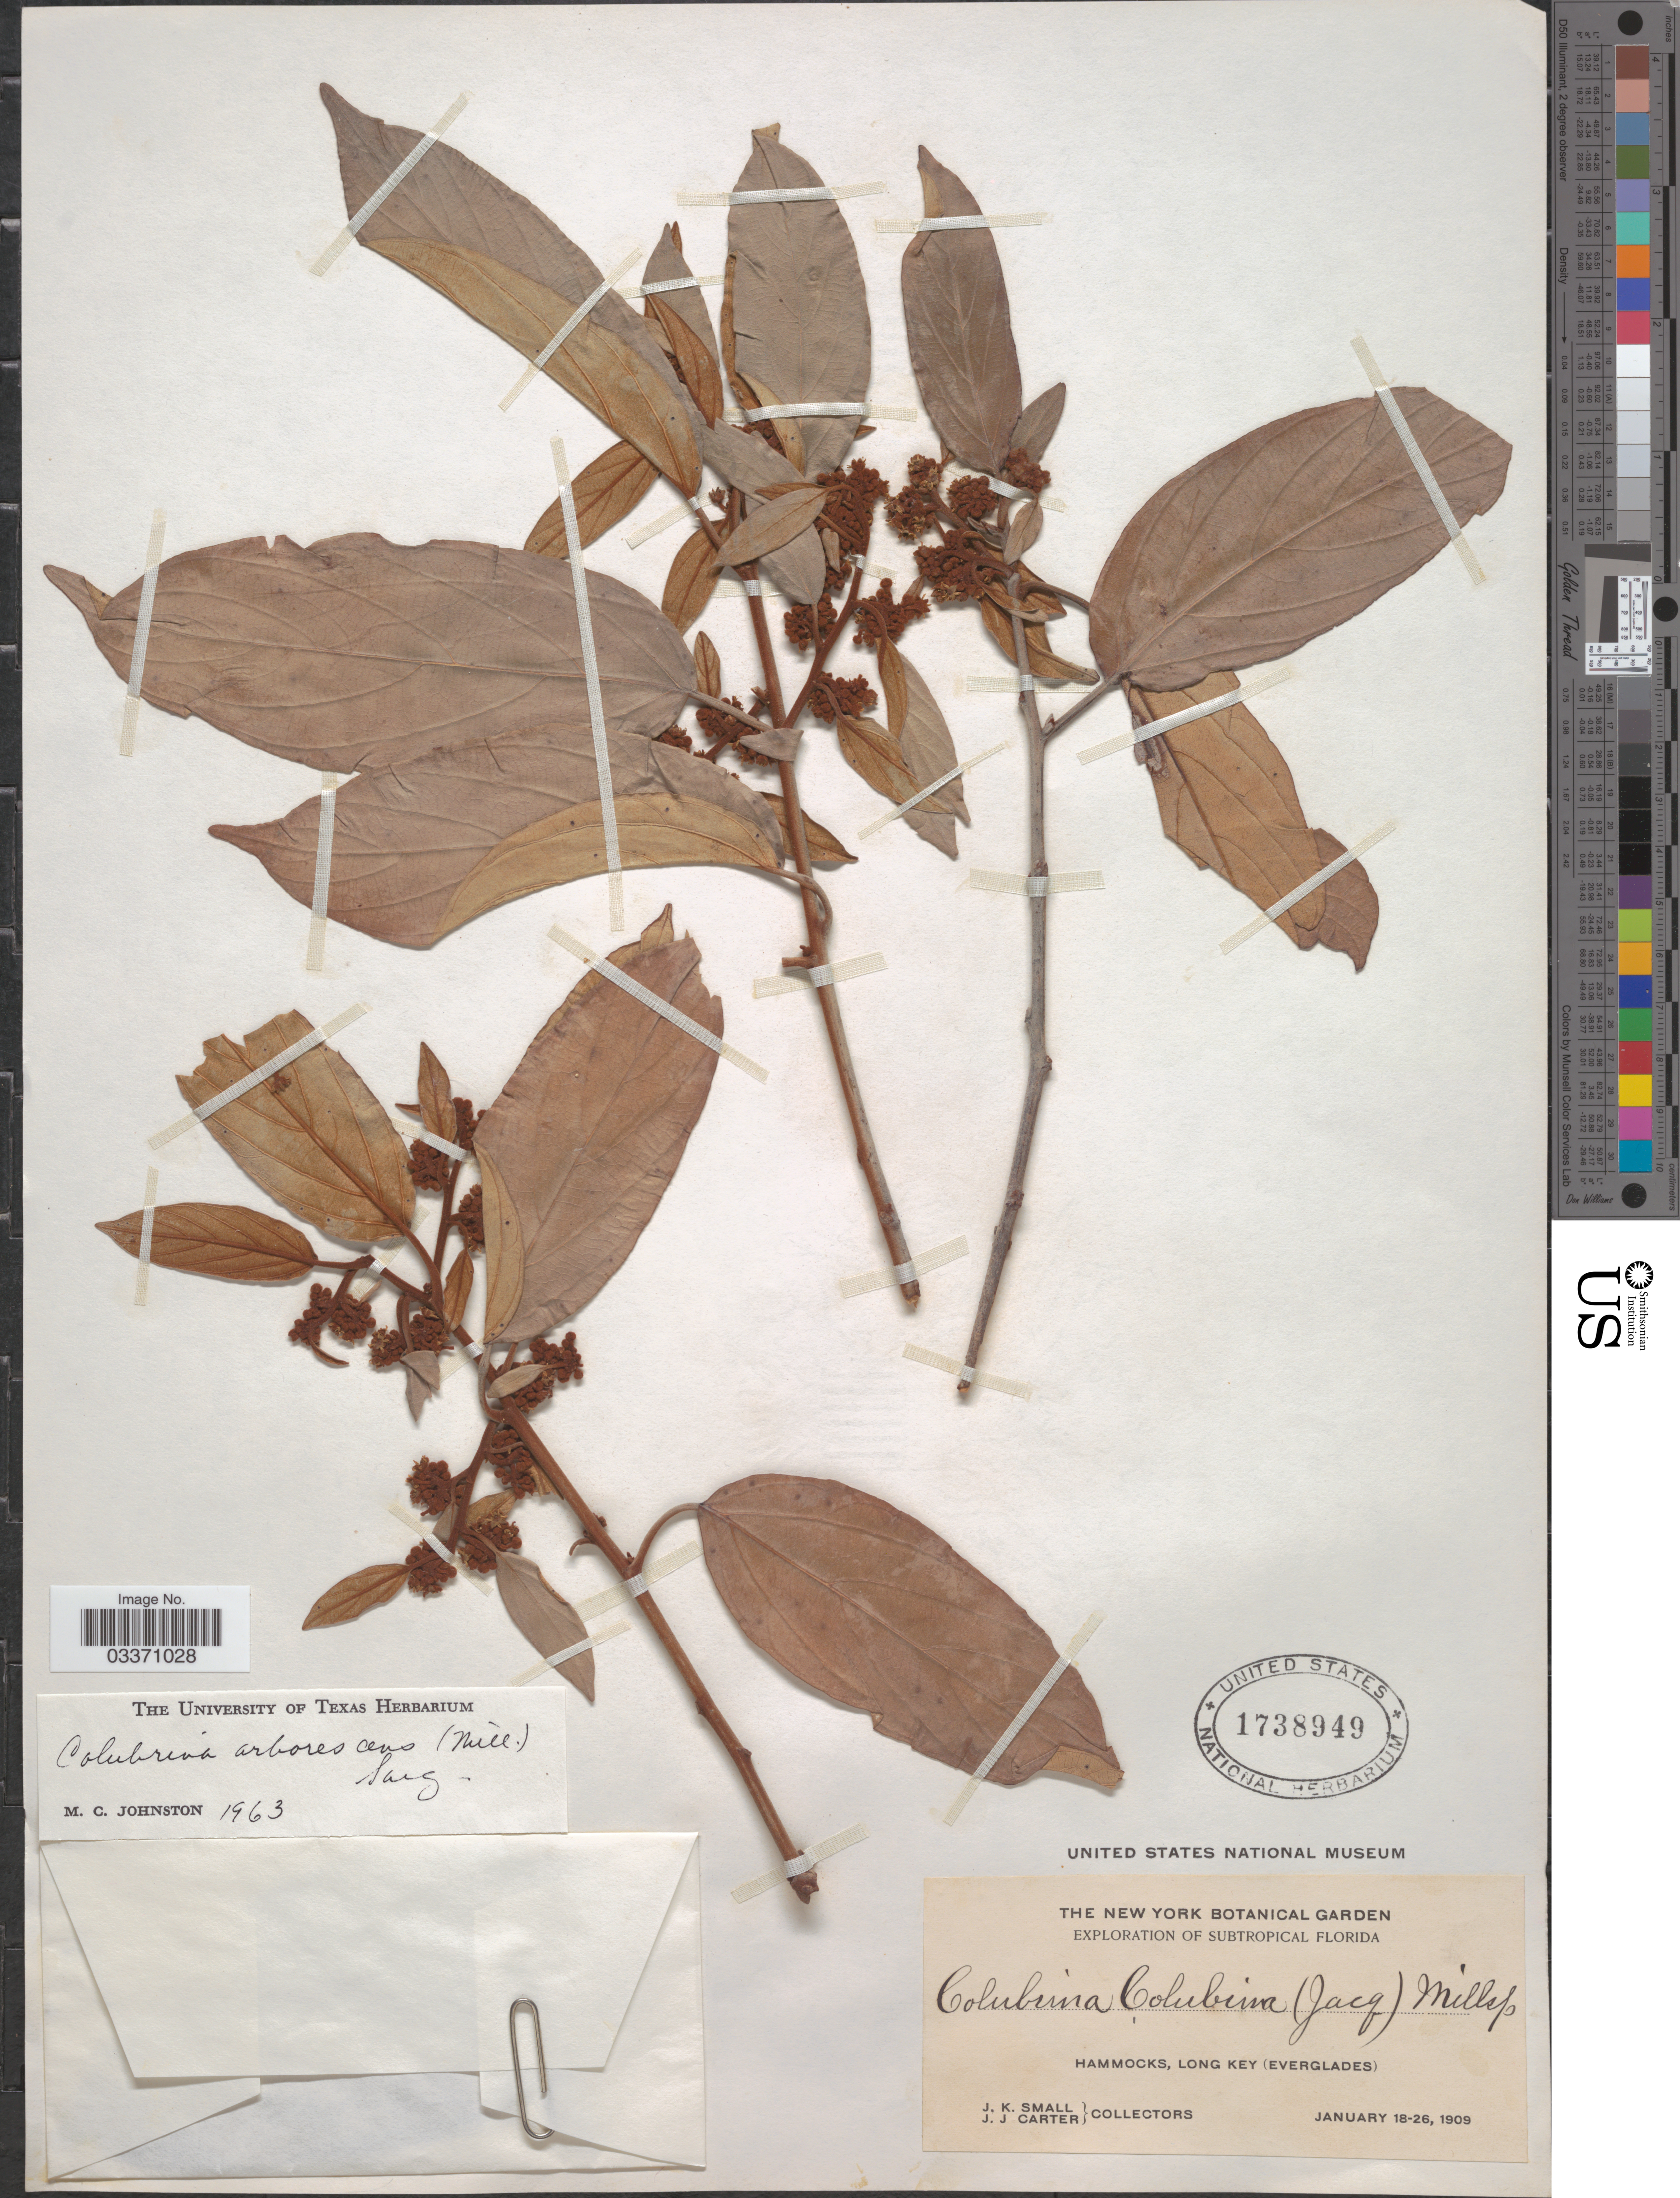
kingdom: Plantae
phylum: Tracheophyta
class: Magnoliopsida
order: Rosales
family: Rhamnaceae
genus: Colubrina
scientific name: Colubrina arborescens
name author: (Mill.) Sarg.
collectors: J. K. Small & J. Carter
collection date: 1909-01-18/1909-01-26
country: United States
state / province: Florida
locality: Hammocks, Long Key (Everglades).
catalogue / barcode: US 1738949